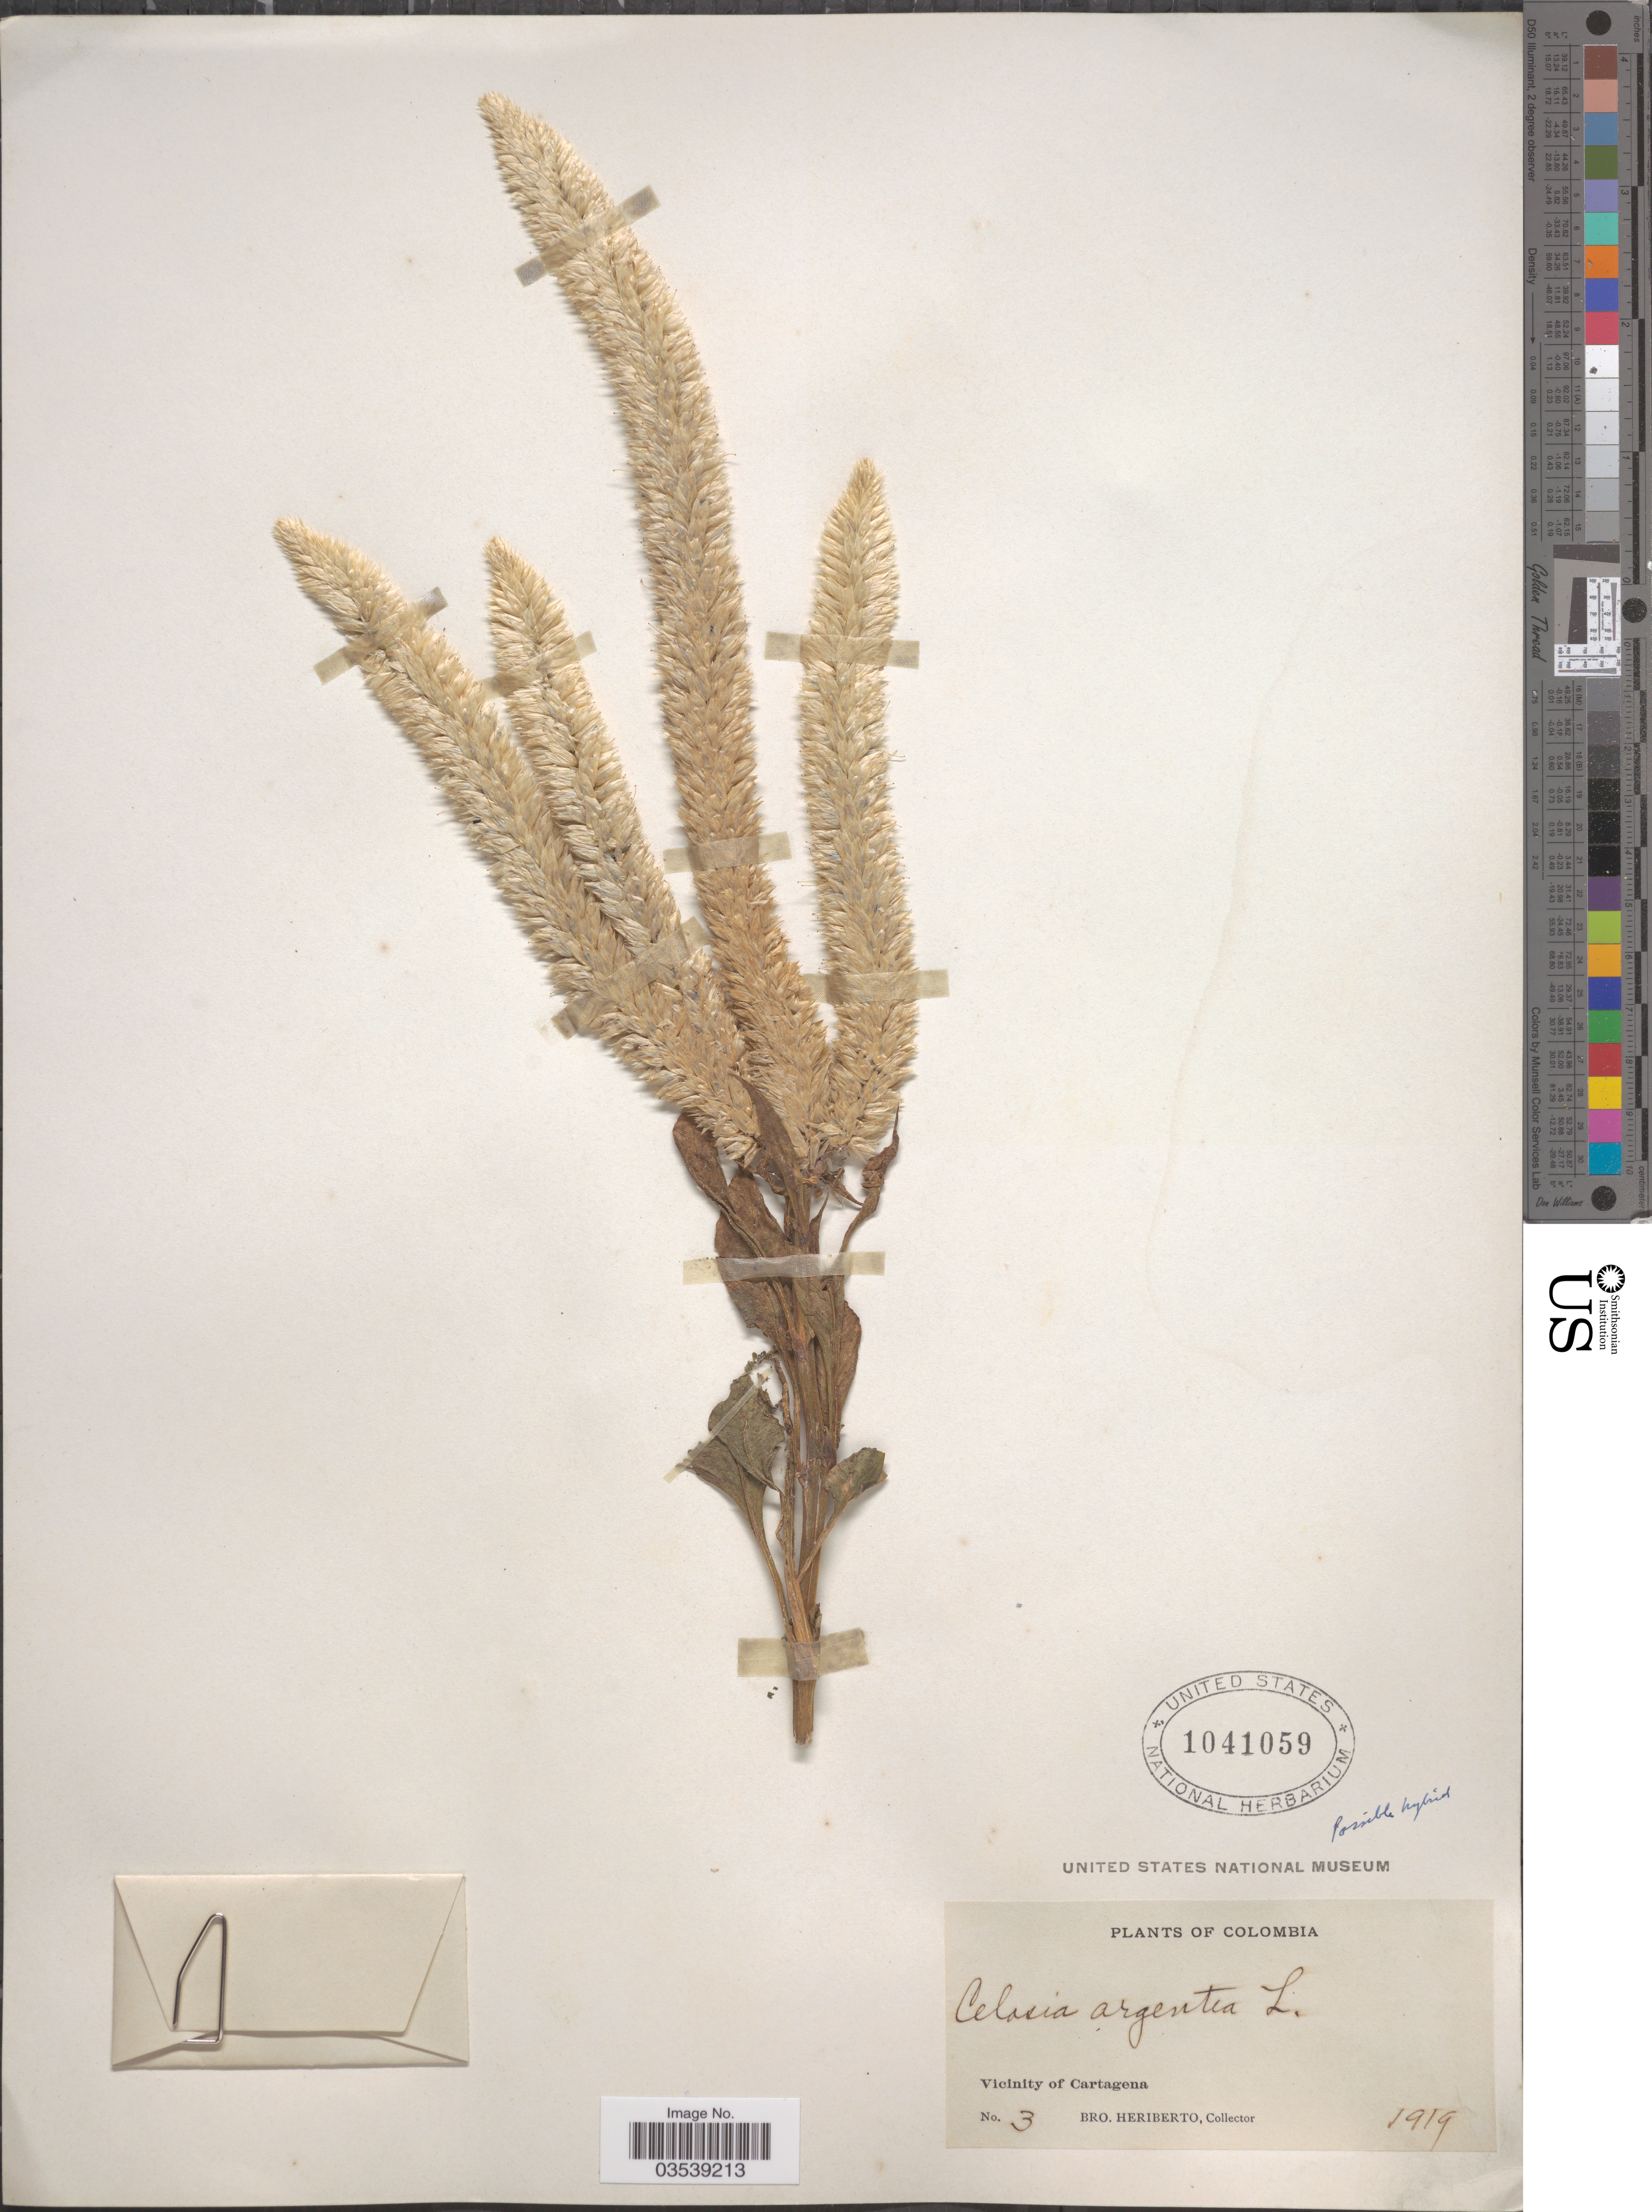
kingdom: Plantae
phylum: Tracheophyta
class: Magnoliopsida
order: Caryophyllales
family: Amaranthaceae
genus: Celosia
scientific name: Celosia argentea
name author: L.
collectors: B. Heriberto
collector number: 3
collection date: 1919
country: Colombia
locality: Vicinity of Cartagena.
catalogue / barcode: US 1041059